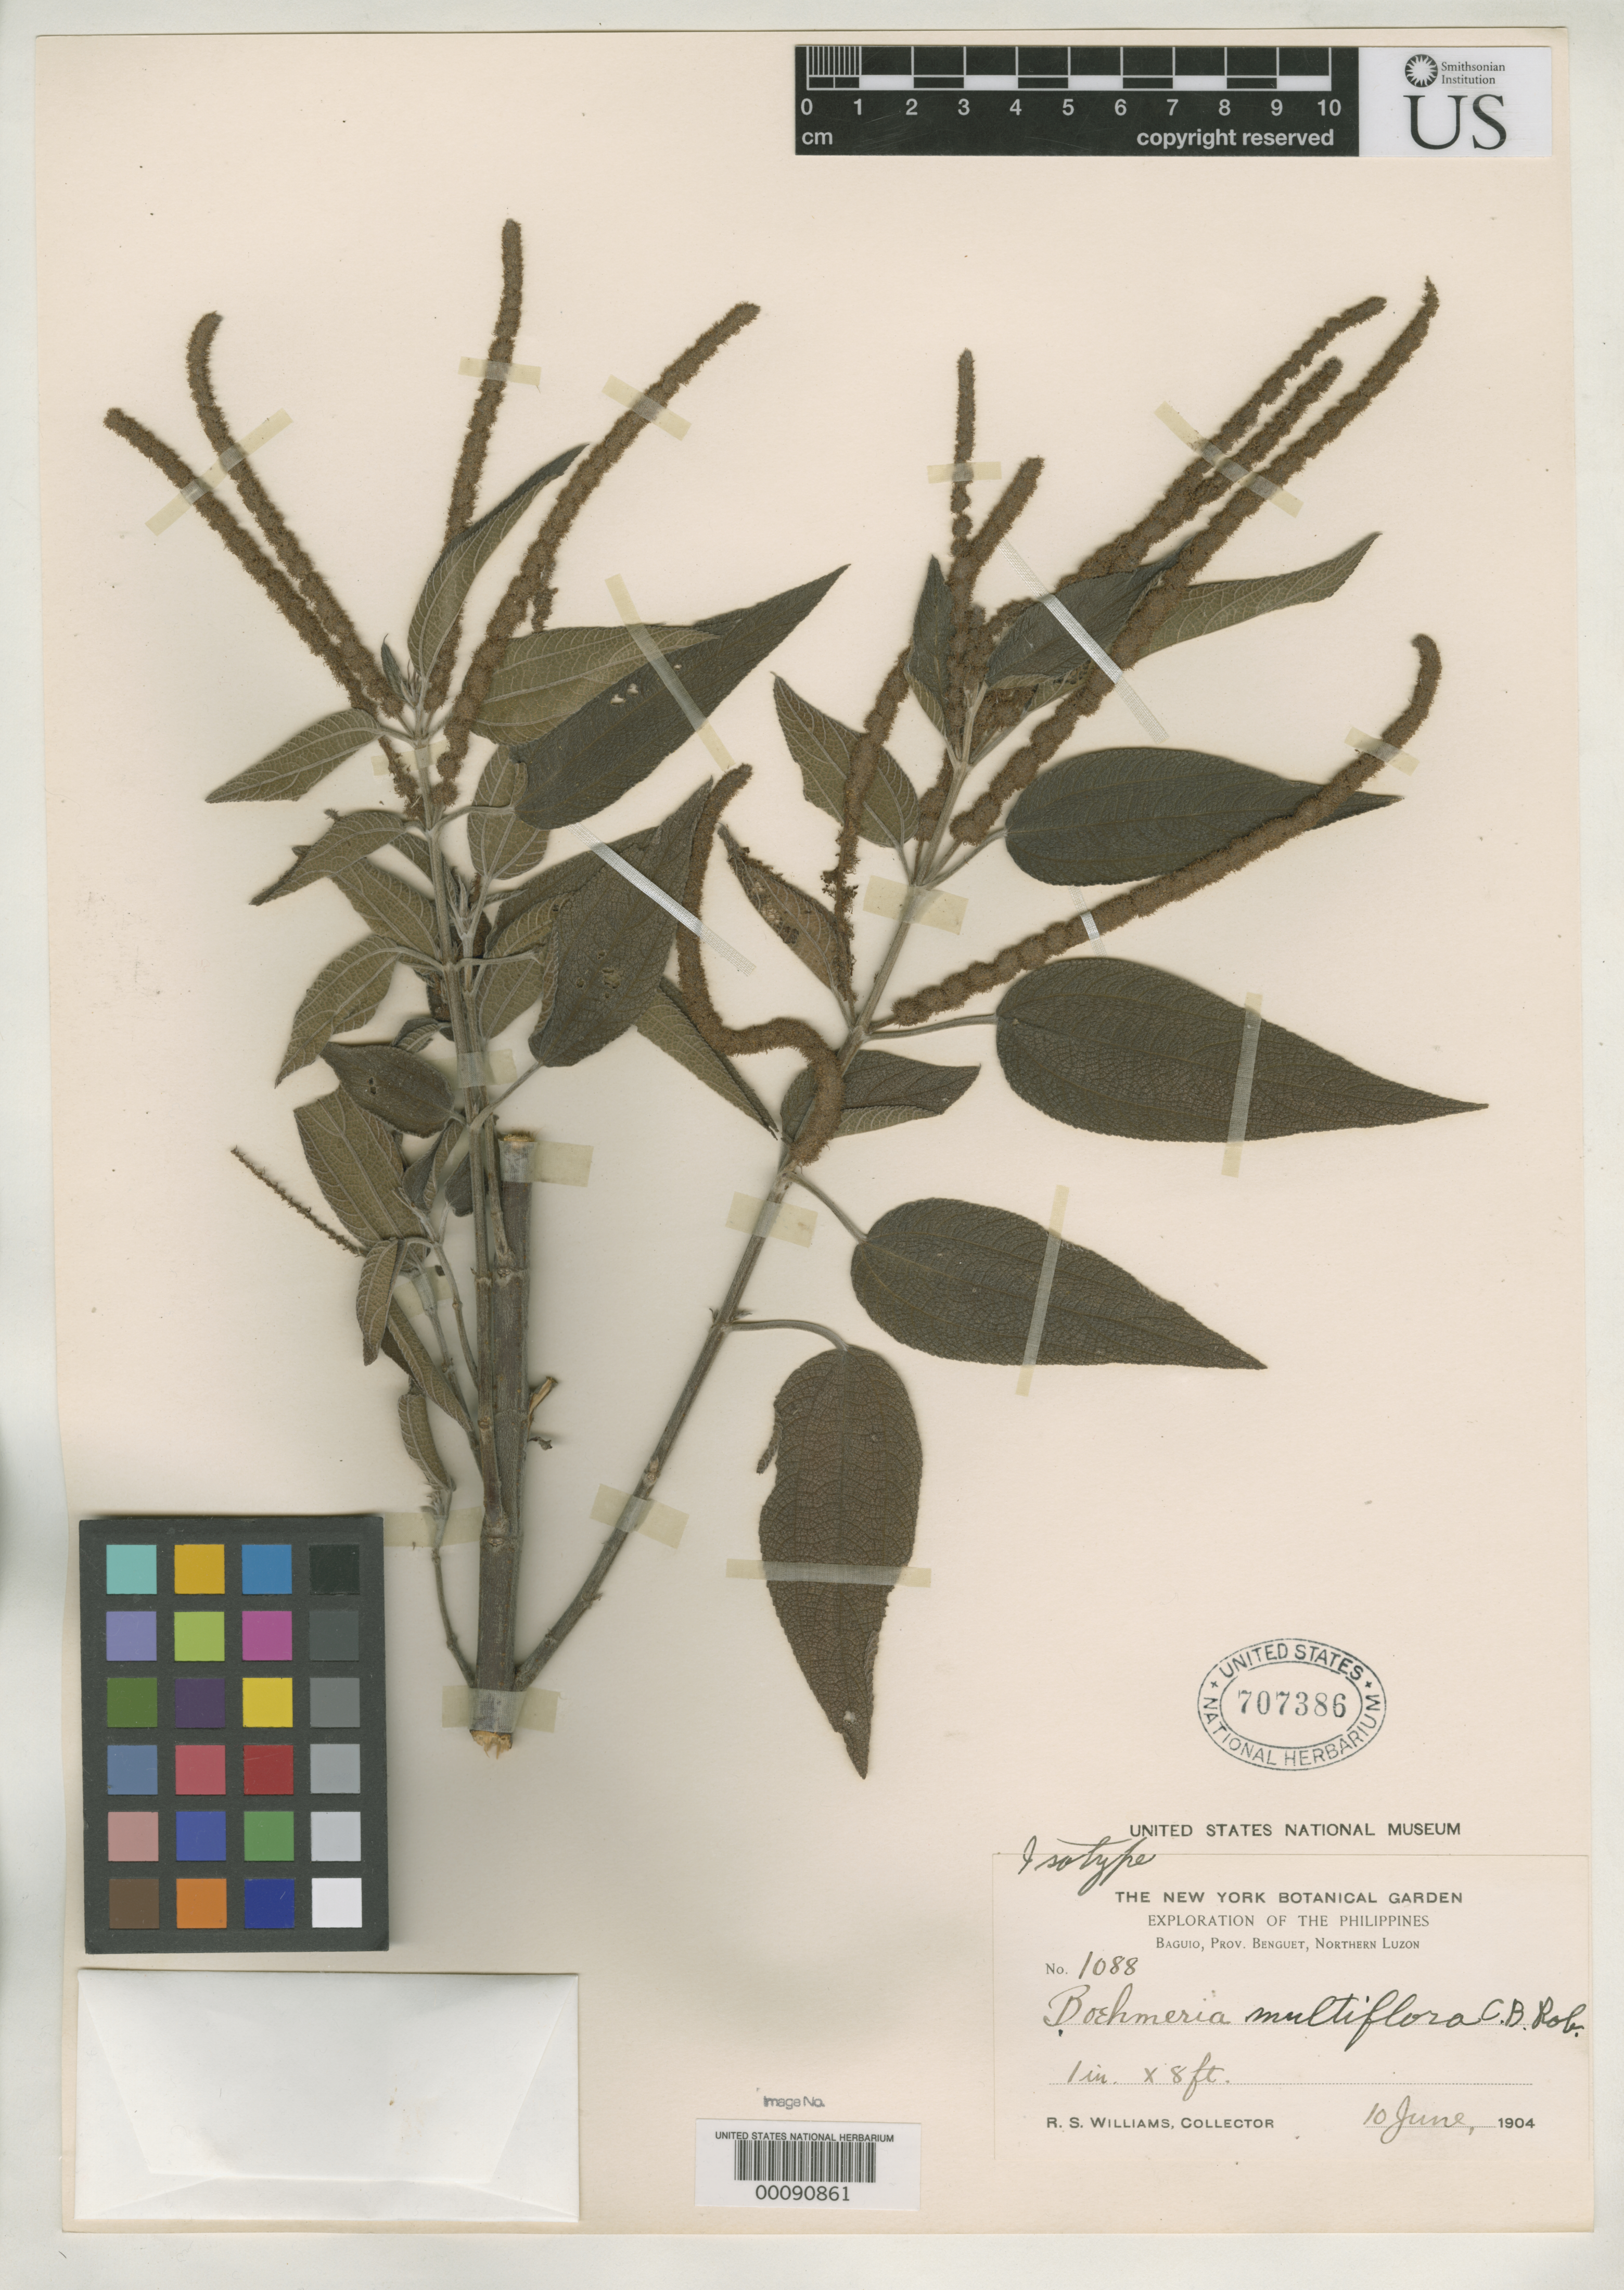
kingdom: Plantae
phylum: Tracheophyta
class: Magnoliopsida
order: Rosales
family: Urticaceae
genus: Boehmeria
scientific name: Boehmeria multiflora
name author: C.B. Rob.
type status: Isotype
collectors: R. S. Williams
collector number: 1088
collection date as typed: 06 Jun 1904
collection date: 1904-06-06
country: Philippines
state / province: Cordillera (Administrative Region)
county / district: Benguet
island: Luzon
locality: Baguio.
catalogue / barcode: US 707386